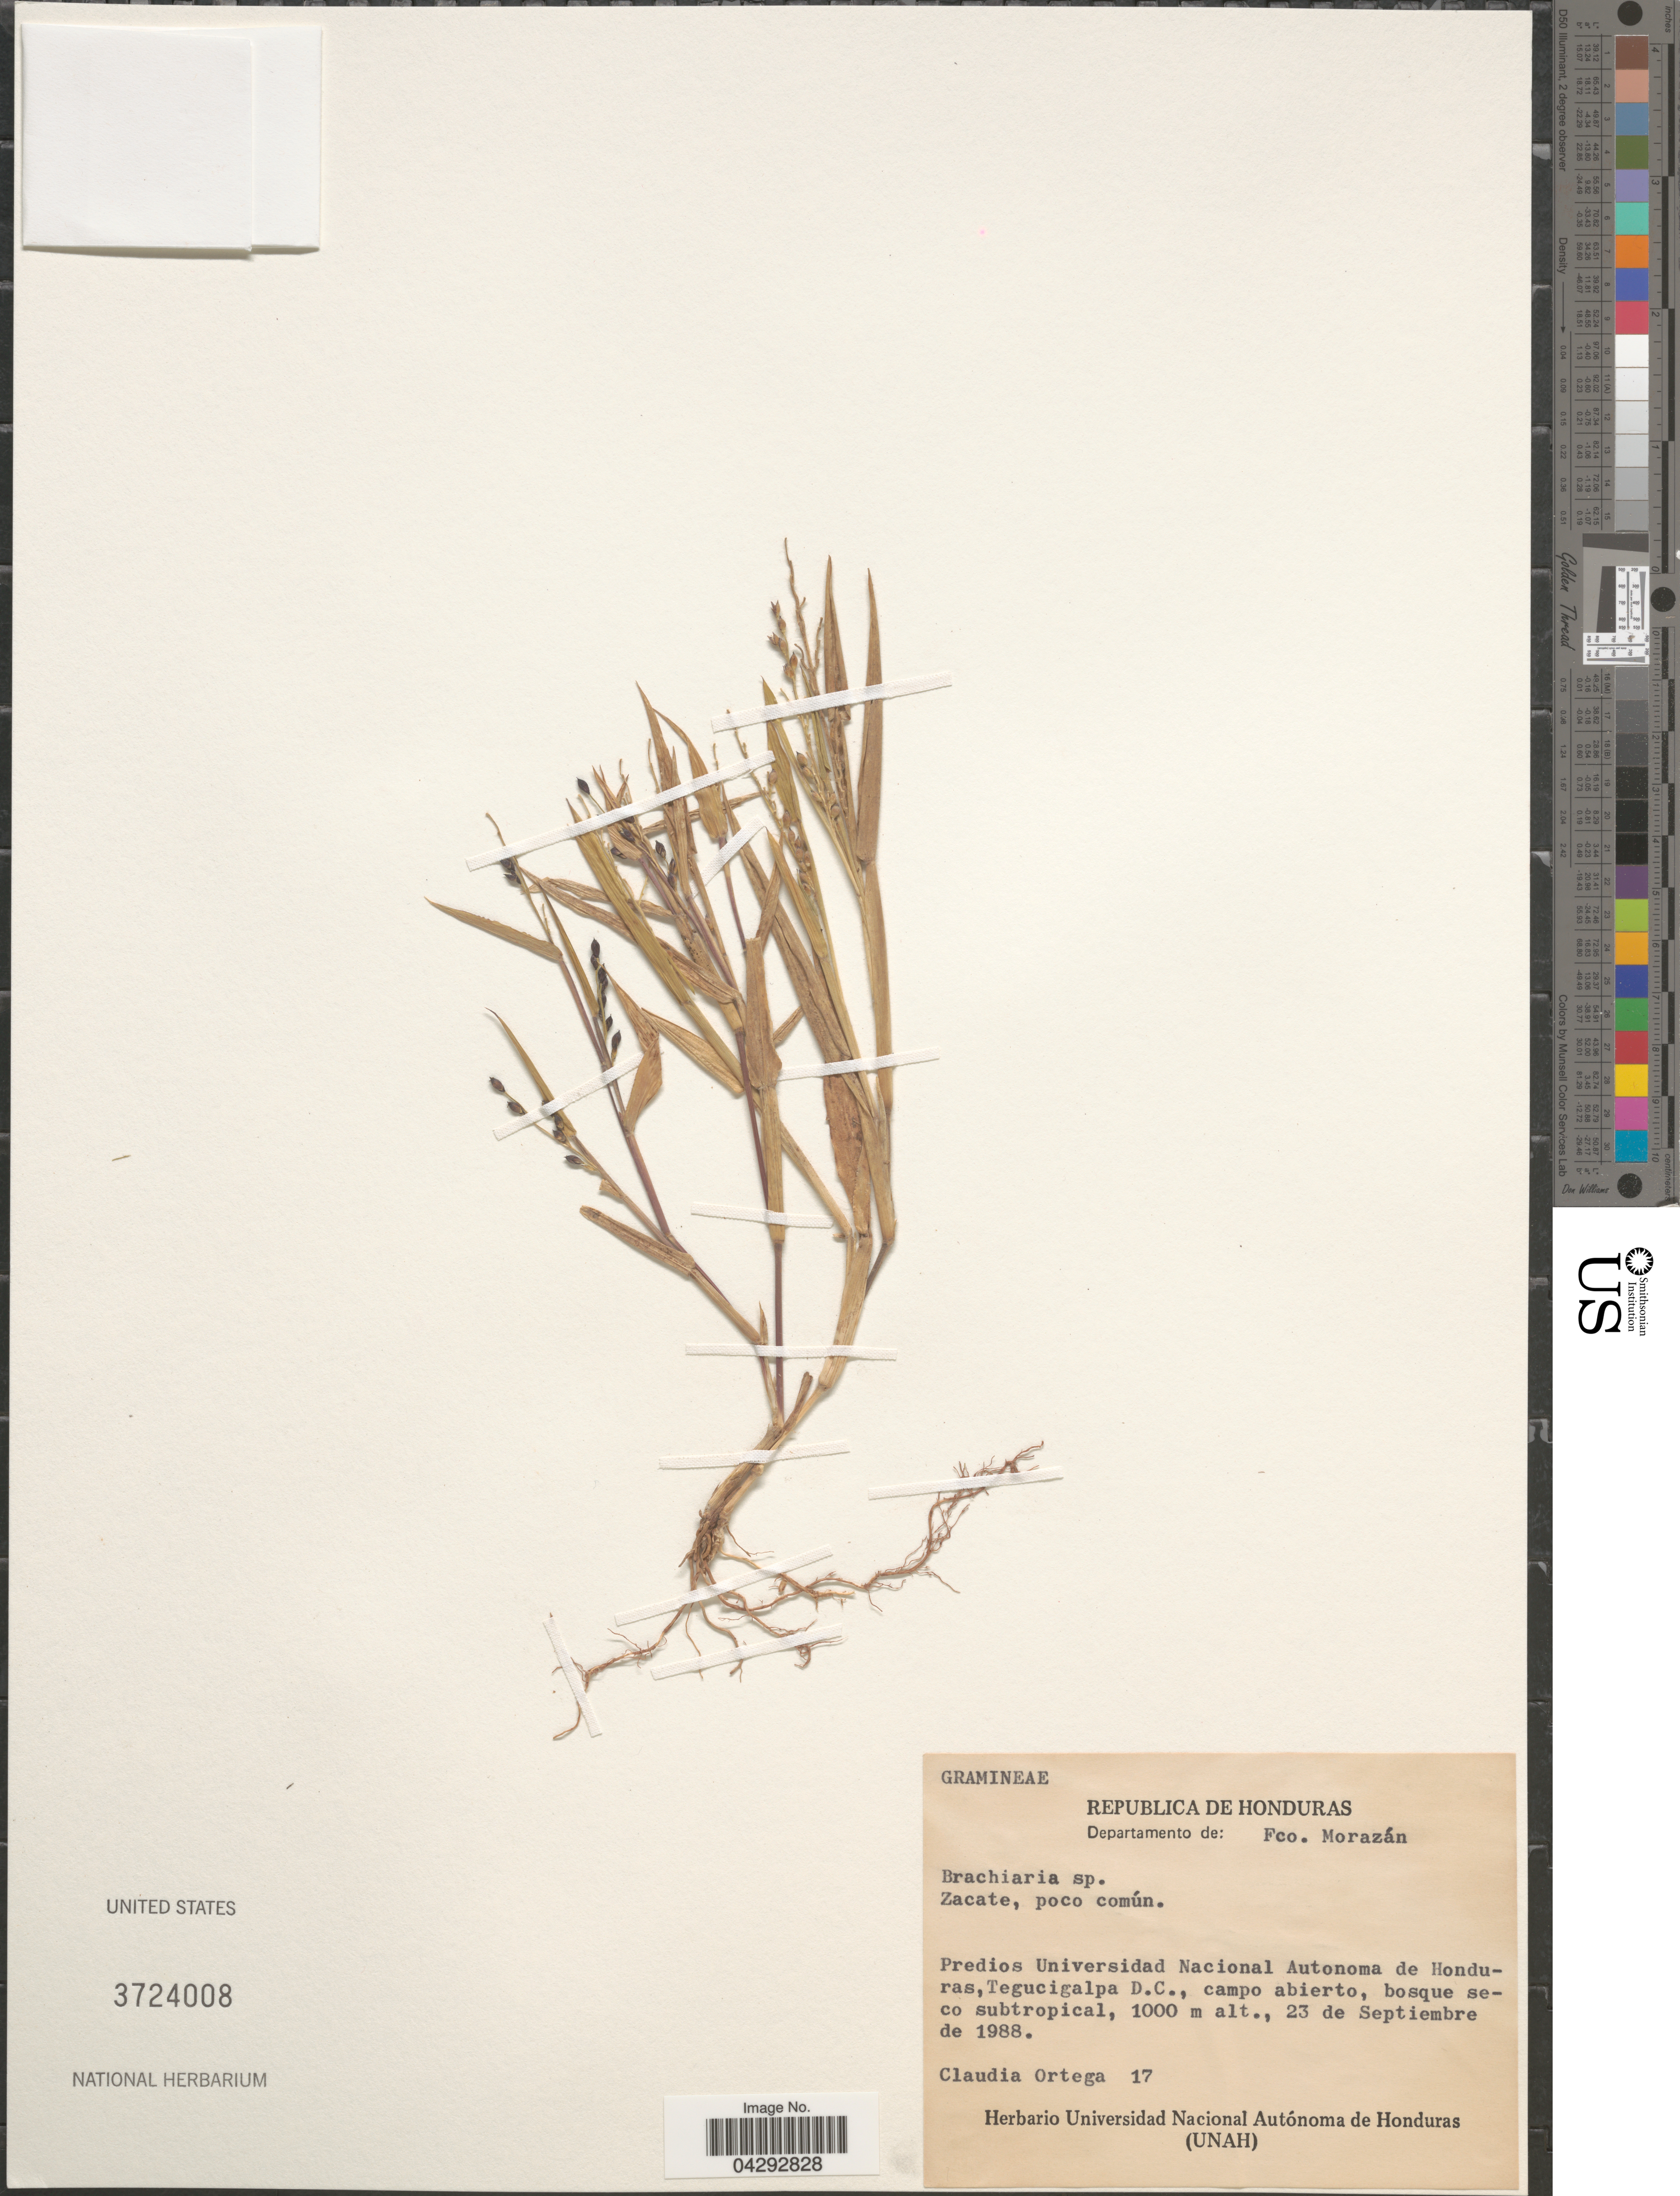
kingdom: Plantae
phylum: Tracheophyta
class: Liliopsida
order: Poales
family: Poaceae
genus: Urochloa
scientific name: Urochloa sp.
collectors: C. Ortega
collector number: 17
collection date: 1988-09-23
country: Honduras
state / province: Fco. Morazán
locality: Republica de Honduras. Departamento de: Fco. Morazán. Zacate, poco común. Predios Universidad Nacional Autonoma de Honduras,Tegucigalpa D.C.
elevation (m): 1000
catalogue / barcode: US 3724008